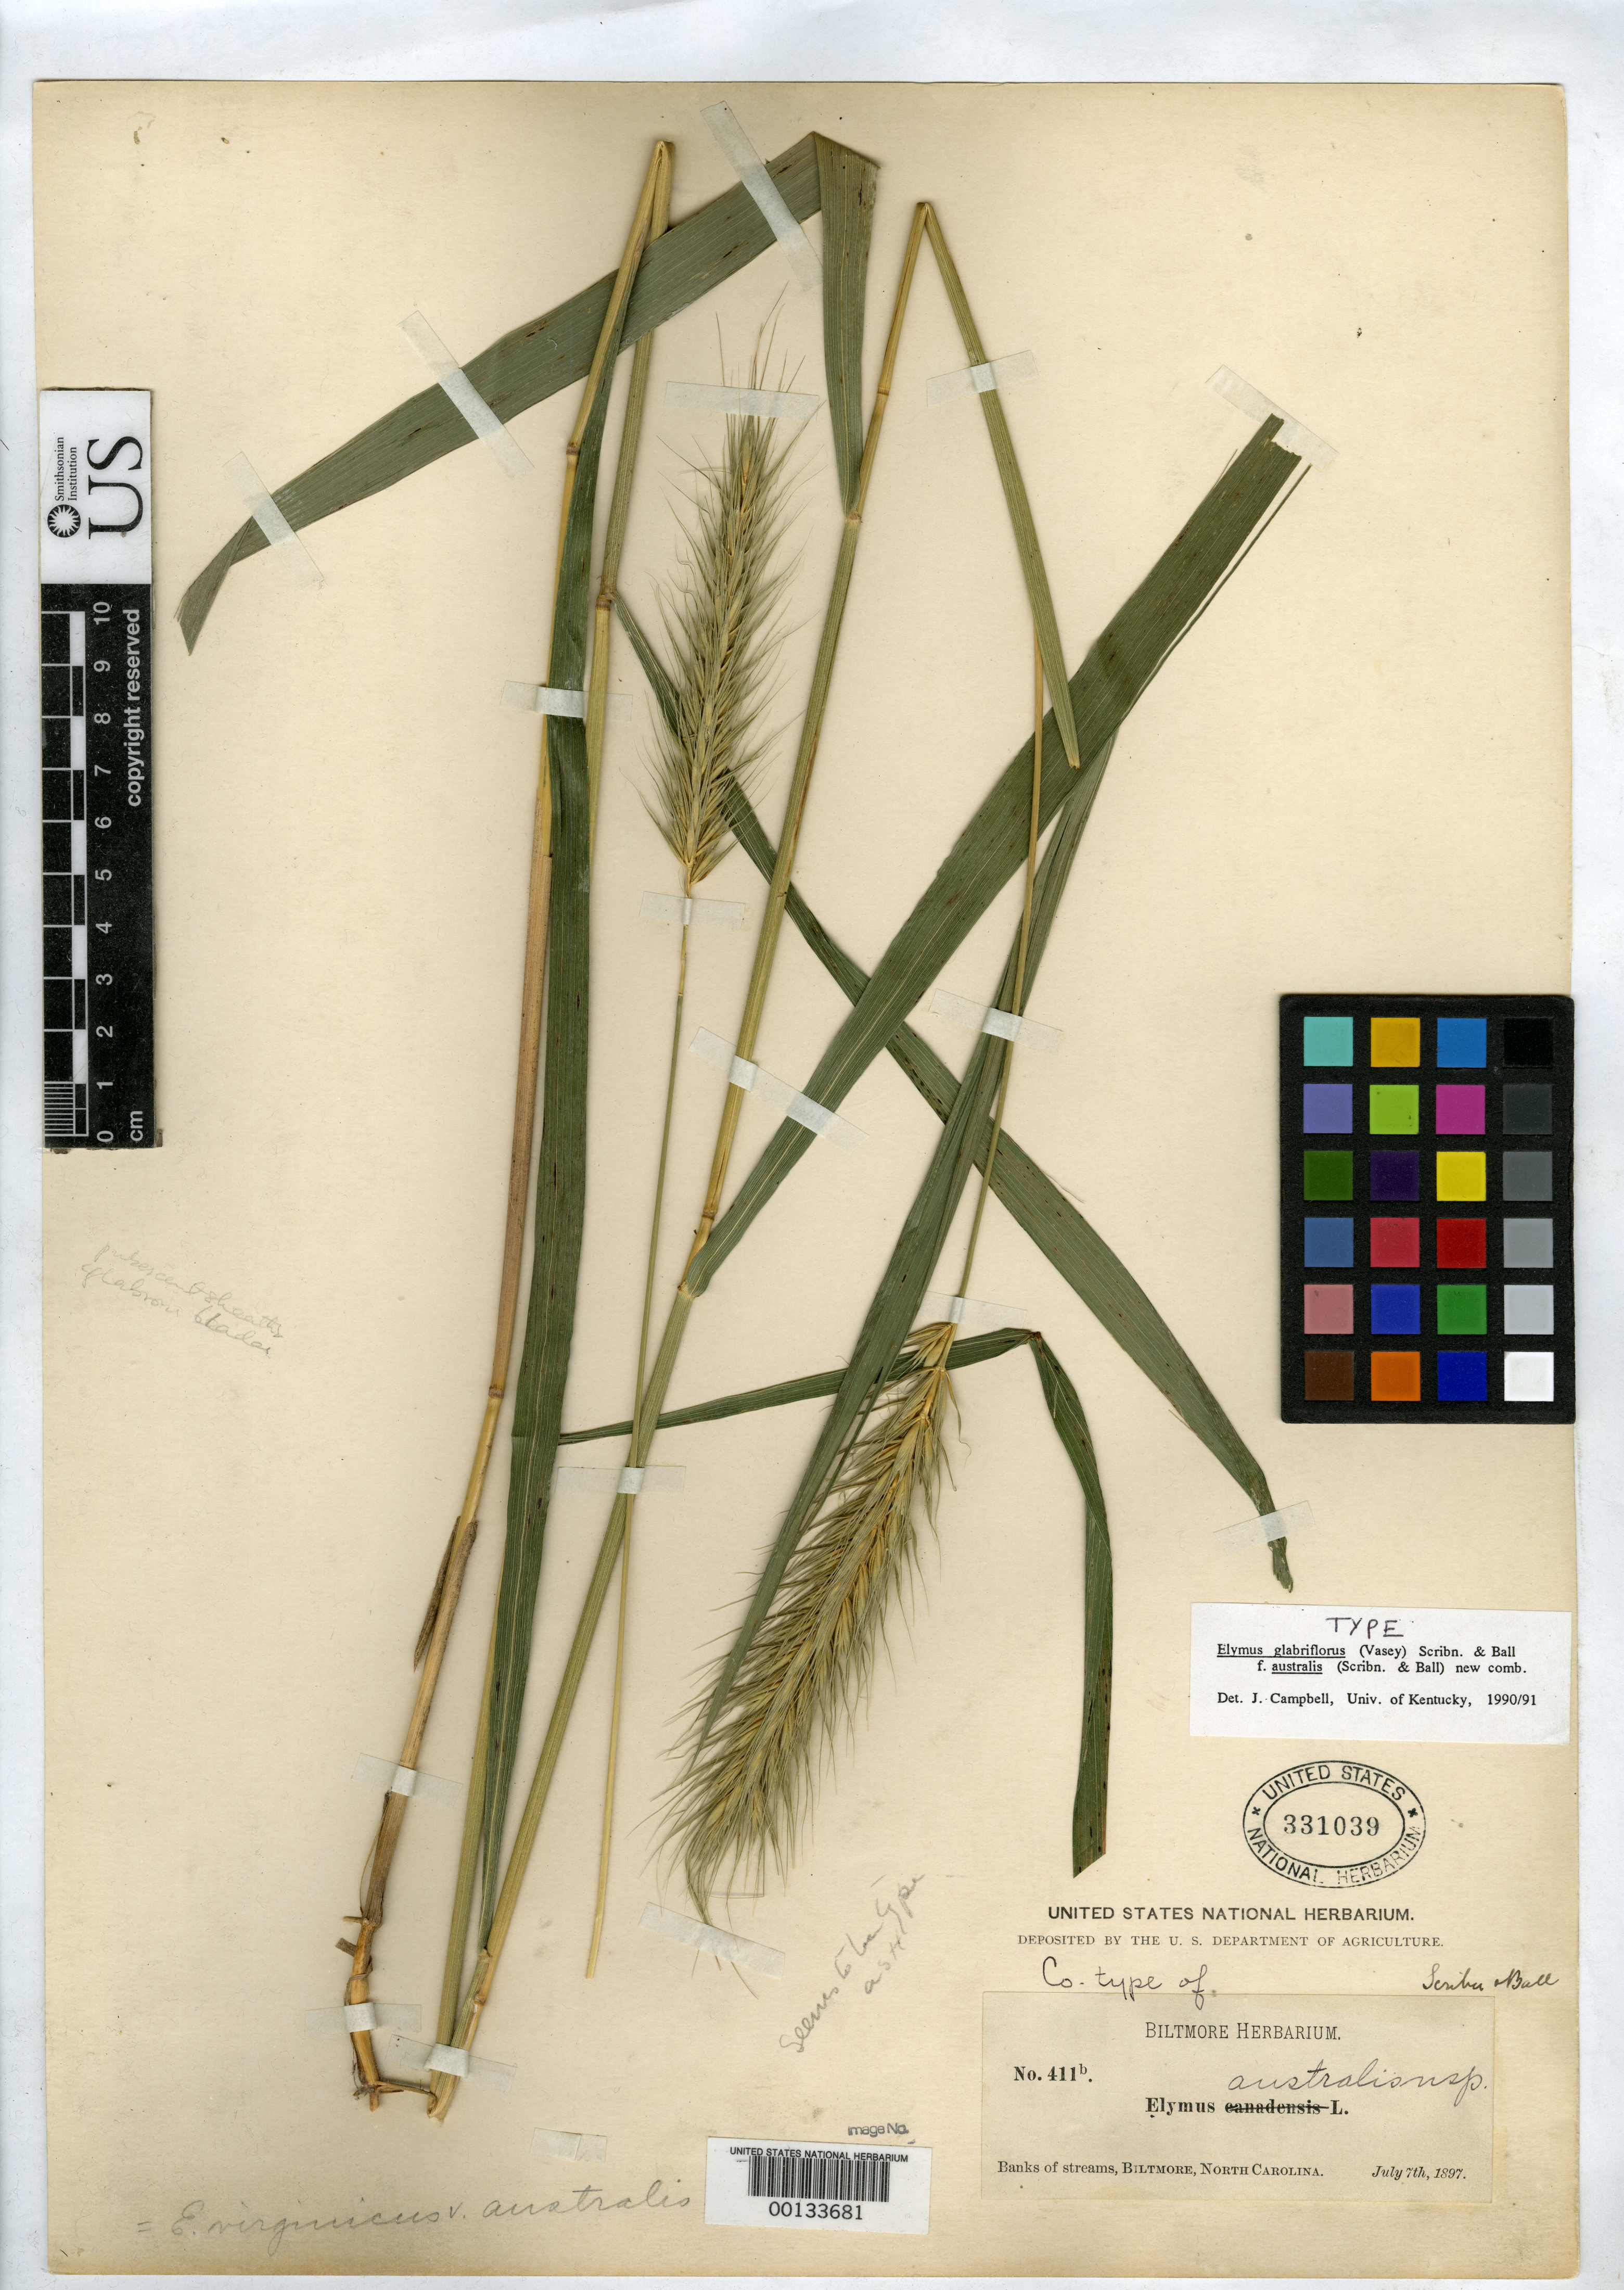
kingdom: Plantae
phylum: Tracheophyta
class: Liliopsida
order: Poales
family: Poaceae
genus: Elymus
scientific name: Elymus australis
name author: Scribn. & C.R. Ball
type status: Isotype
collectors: ex herb. Biltmore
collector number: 411b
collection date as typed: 07 Jul 1897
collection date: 1897-07-07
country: United States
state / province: North Carolina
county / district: Buncombe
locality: Biltmore.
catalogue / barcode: US 331039